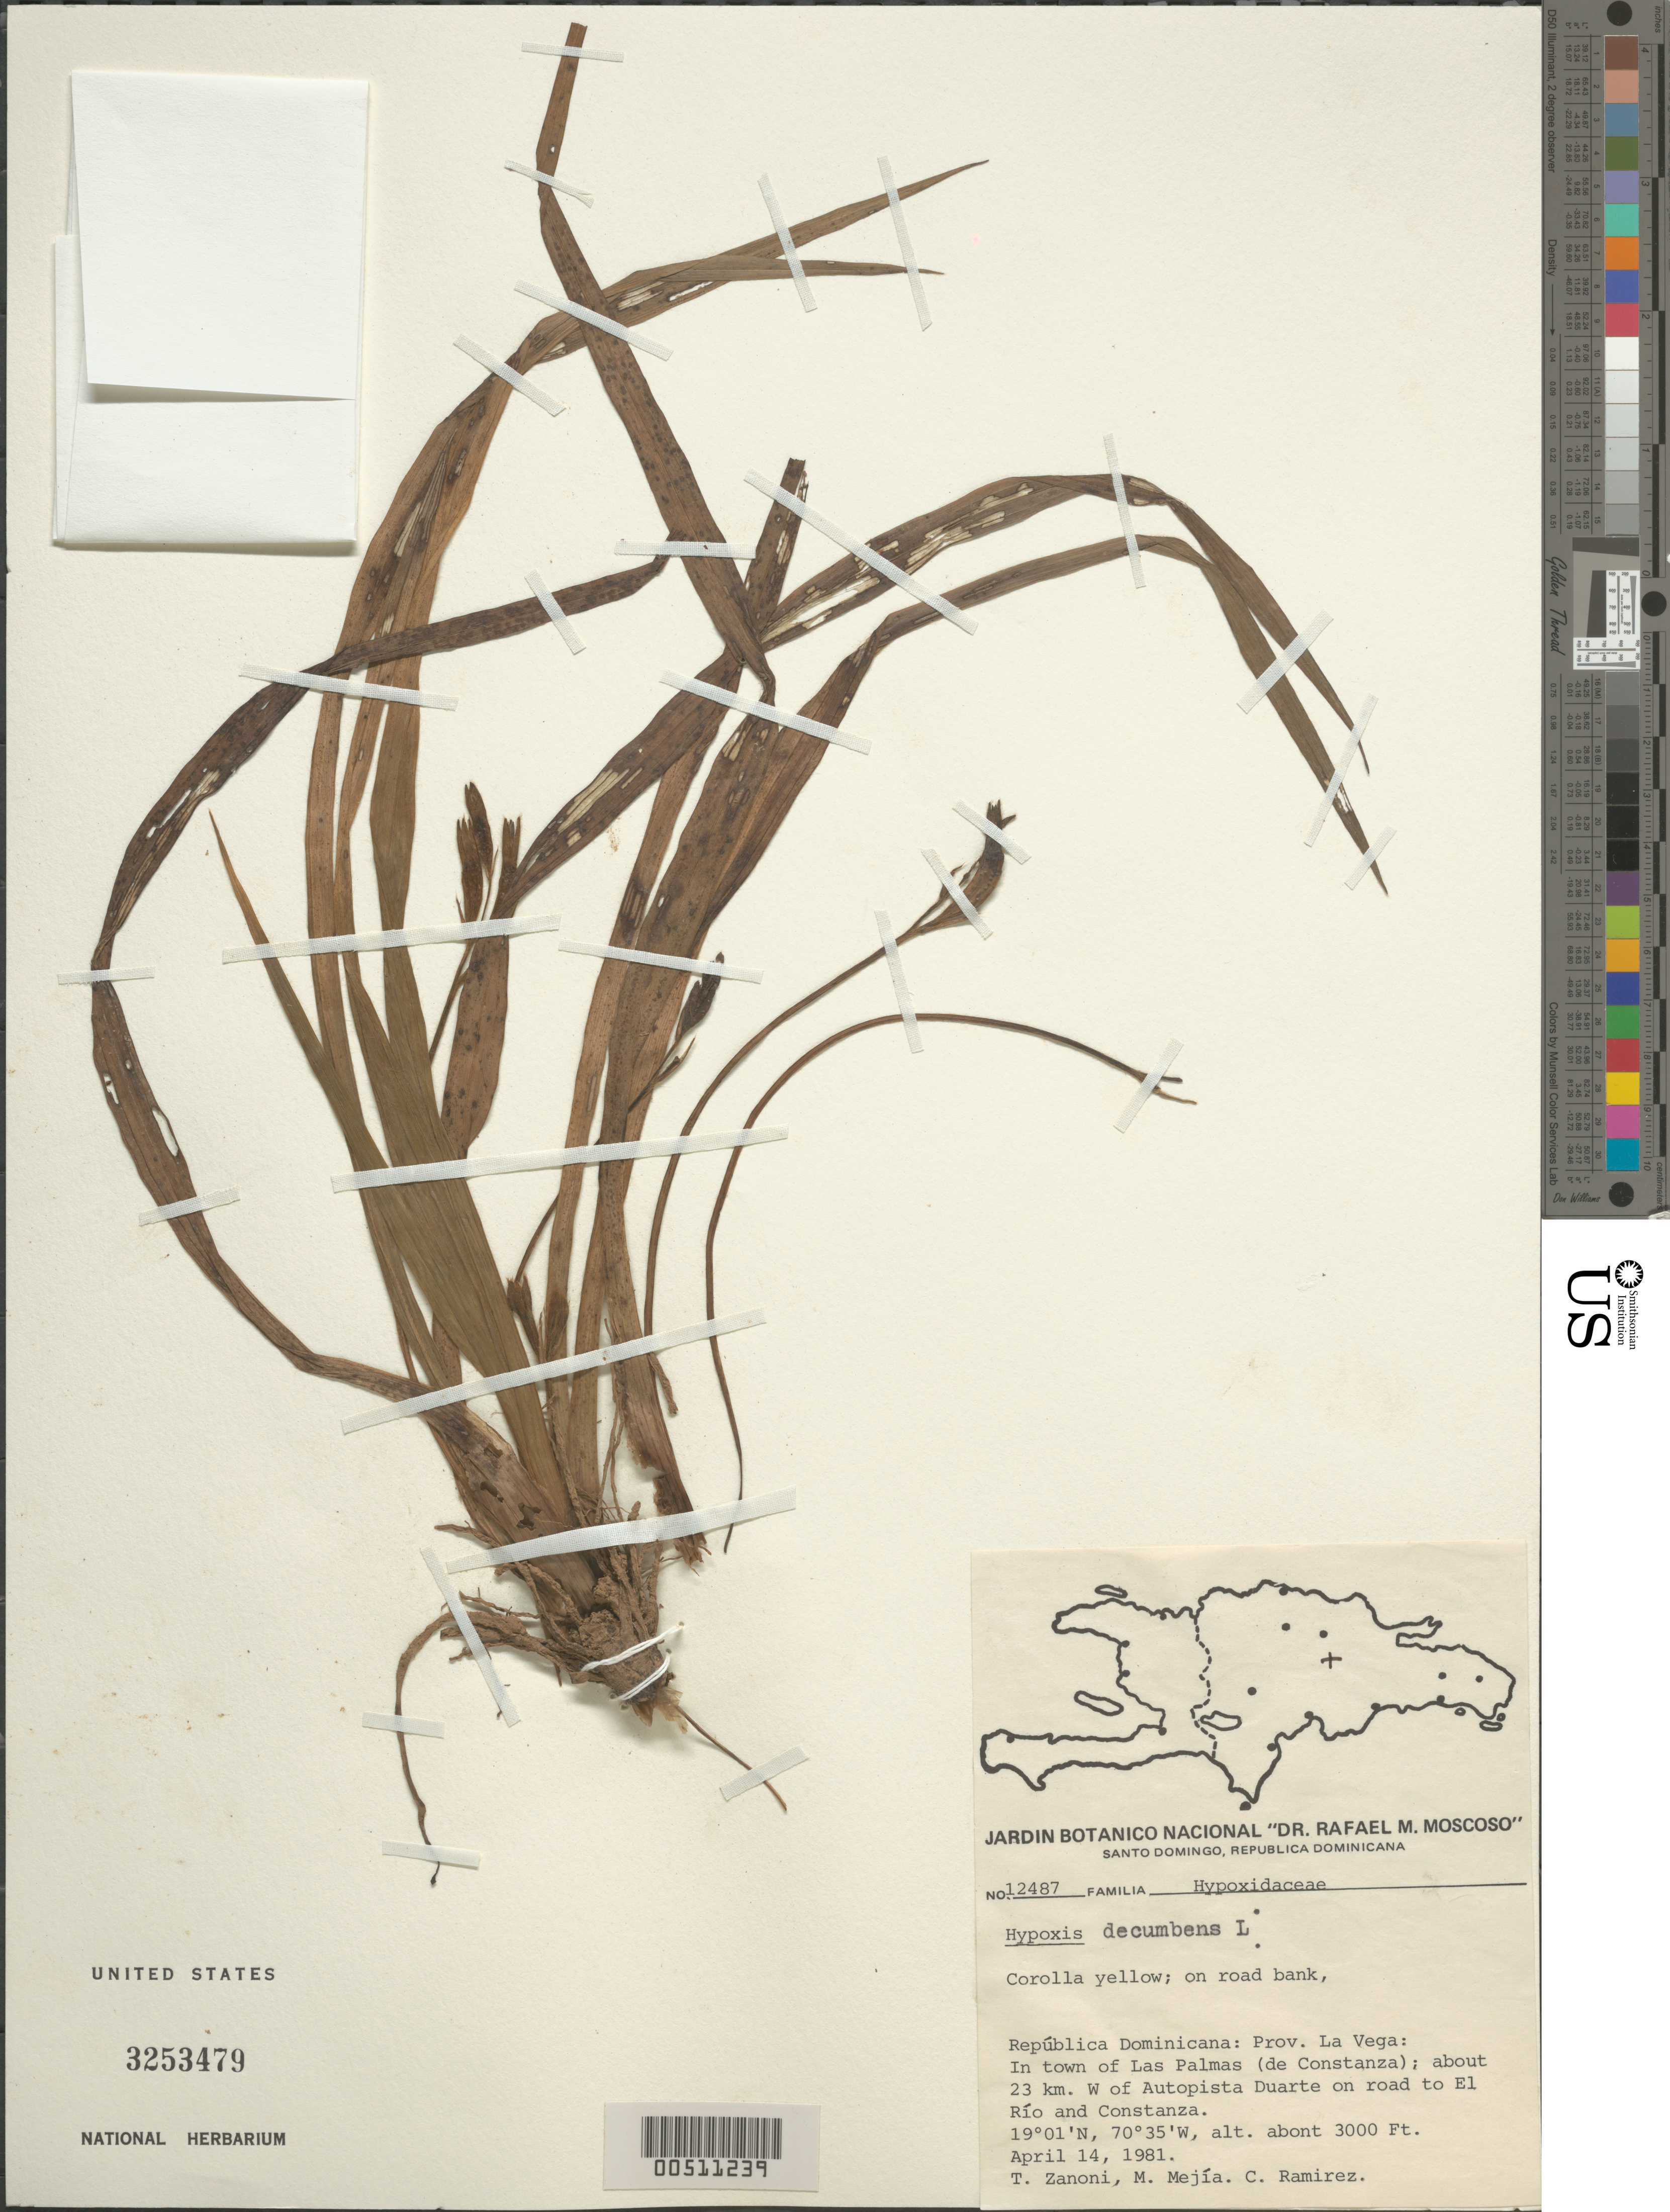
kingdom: Plantae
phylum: Tracheophyta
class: Liliopsida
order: Asparagales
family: Hypoxidaceae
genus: Hypoxis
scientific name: Hypoxis decumbens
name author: L.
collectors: T. A. Zanoni, M. Mejia & C. Ramirez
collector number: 12487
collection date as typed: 14 Apr 1981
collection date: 1981-04-14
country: Dominican Republic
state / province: La Vega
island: Hispaniola Island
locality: Las palmas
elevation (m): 914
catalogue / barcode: US 3253479